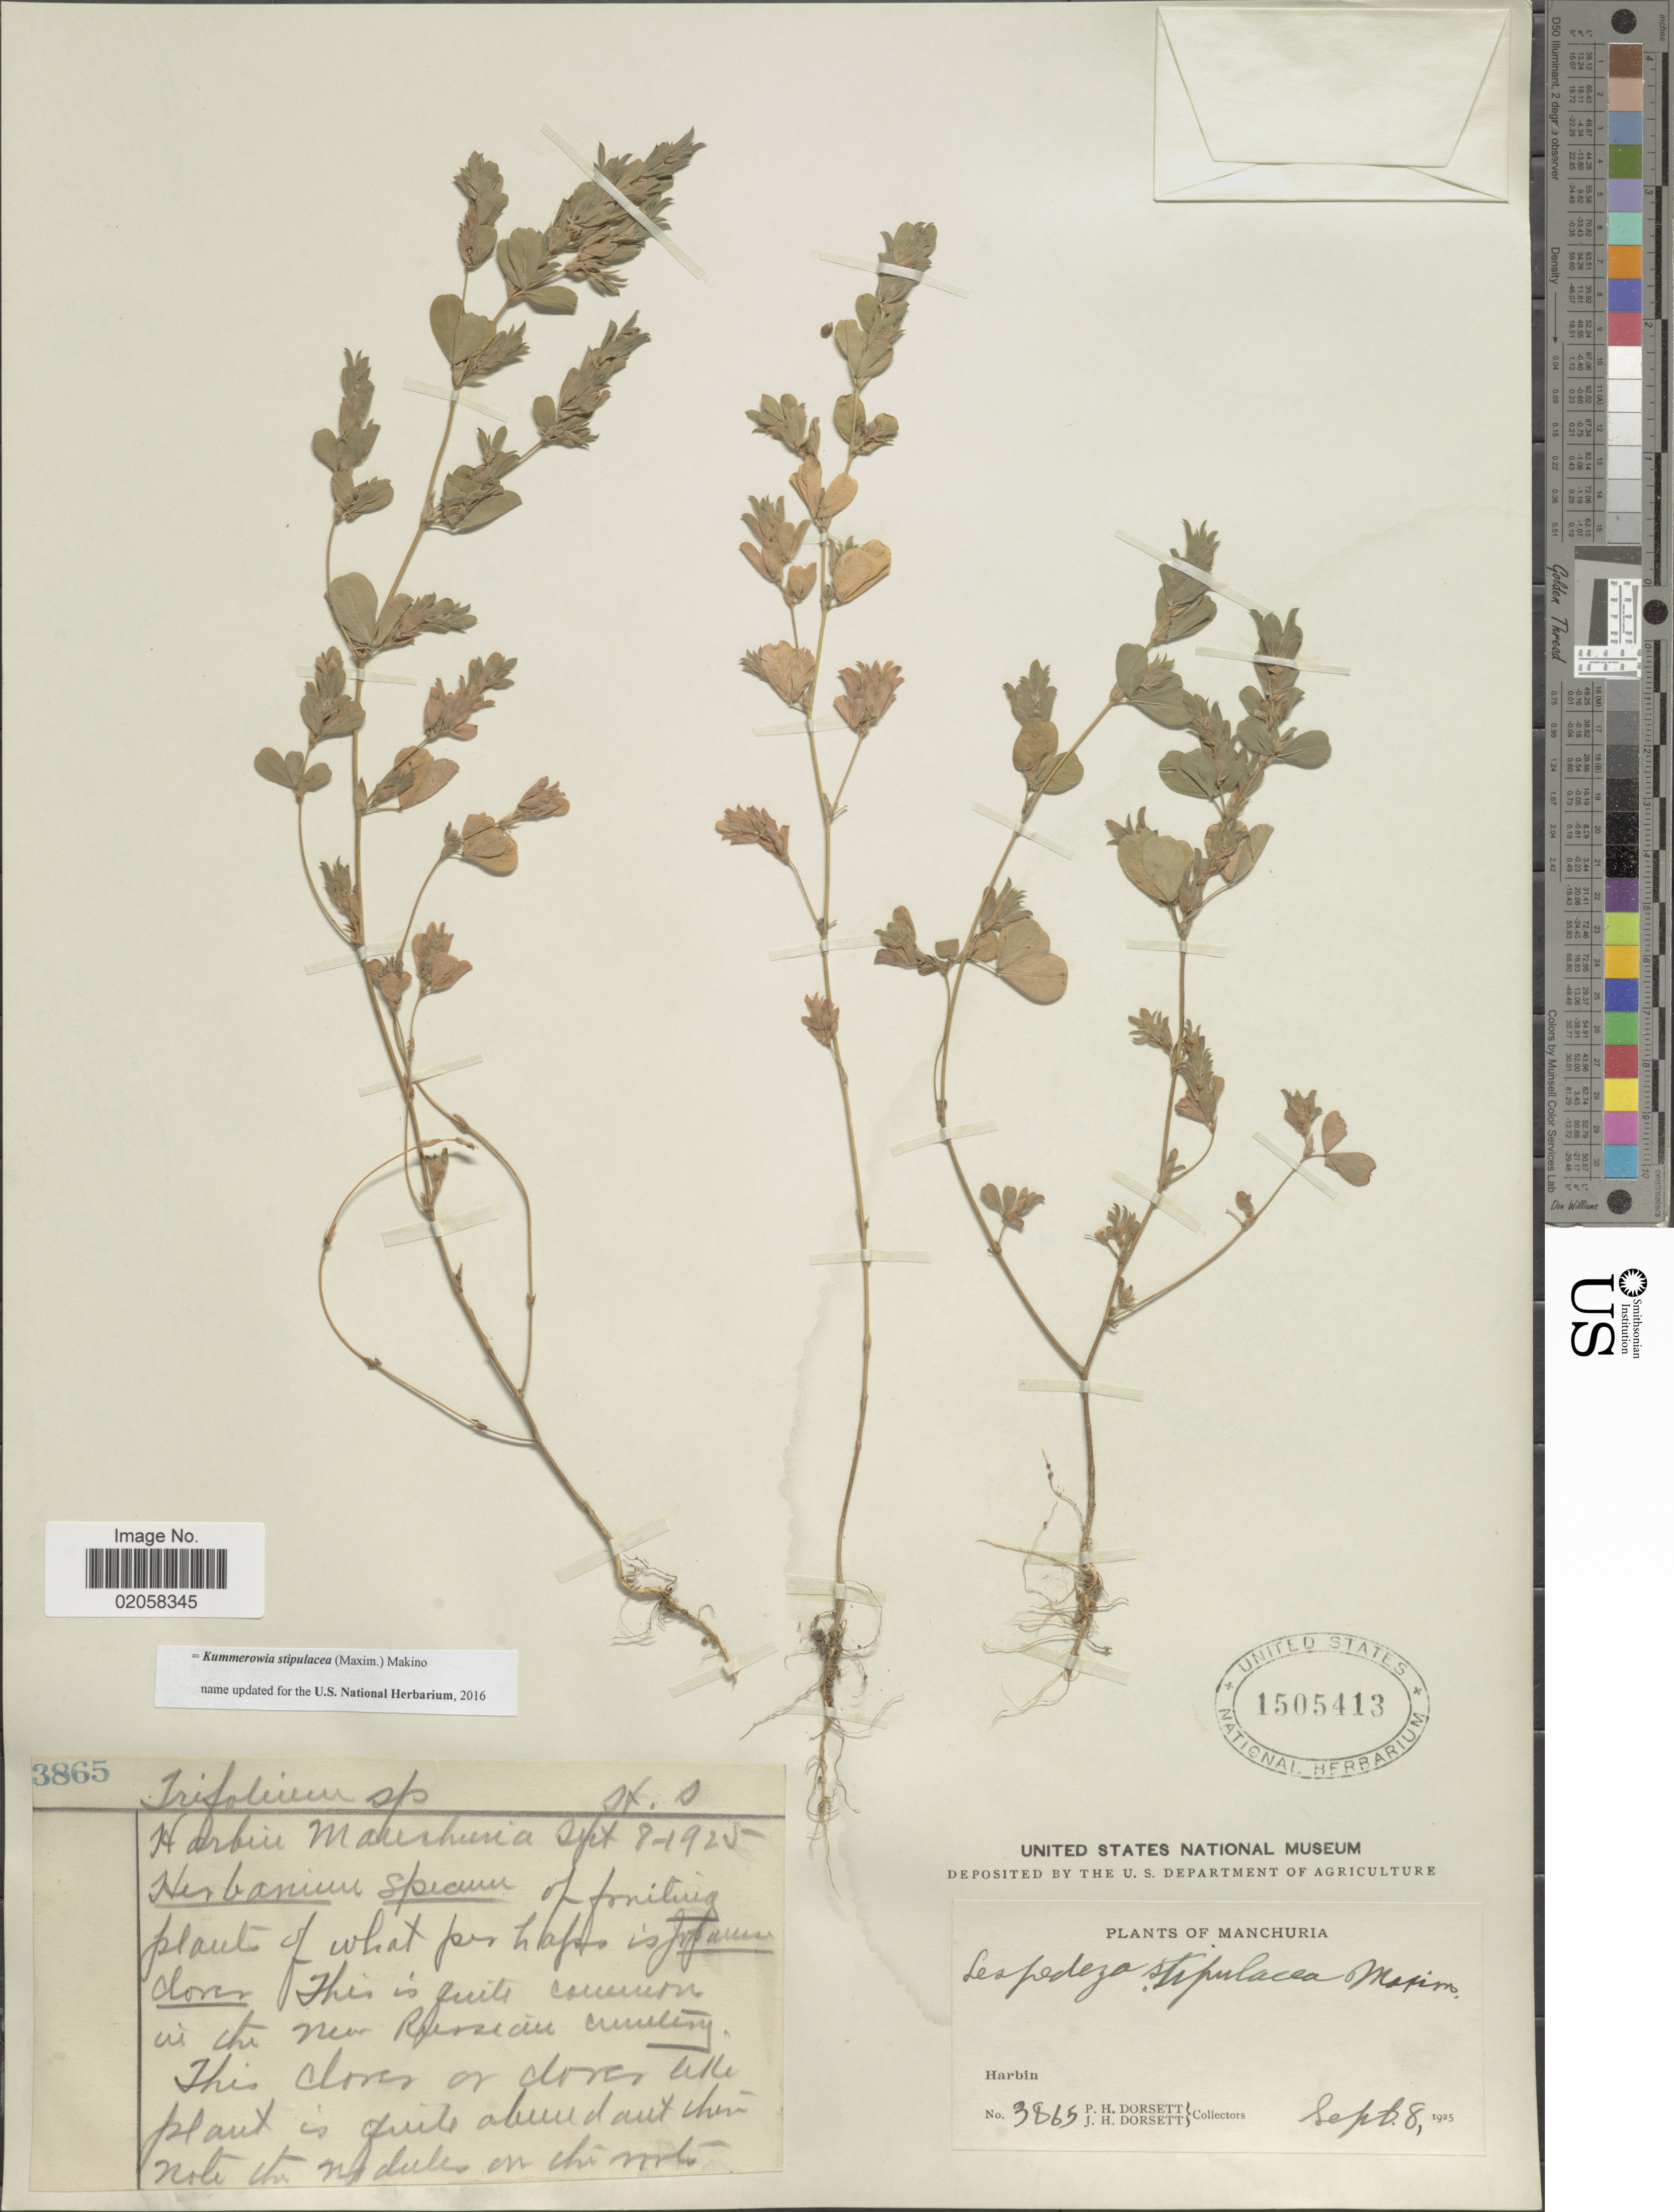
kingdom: Plantae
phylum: Tracheophyta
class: Magnoliopsida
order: Fabales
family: Fabaceae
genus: Kummerowia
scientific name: Kummerowia stipulacea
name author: (Maxim.) Makino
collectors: P. H. Dorsett & J. Dorsett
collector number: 1505413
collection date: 1925-09-08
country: China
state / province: Heilongjiang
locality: Manchuria, Harbin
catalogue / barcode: US 1505413